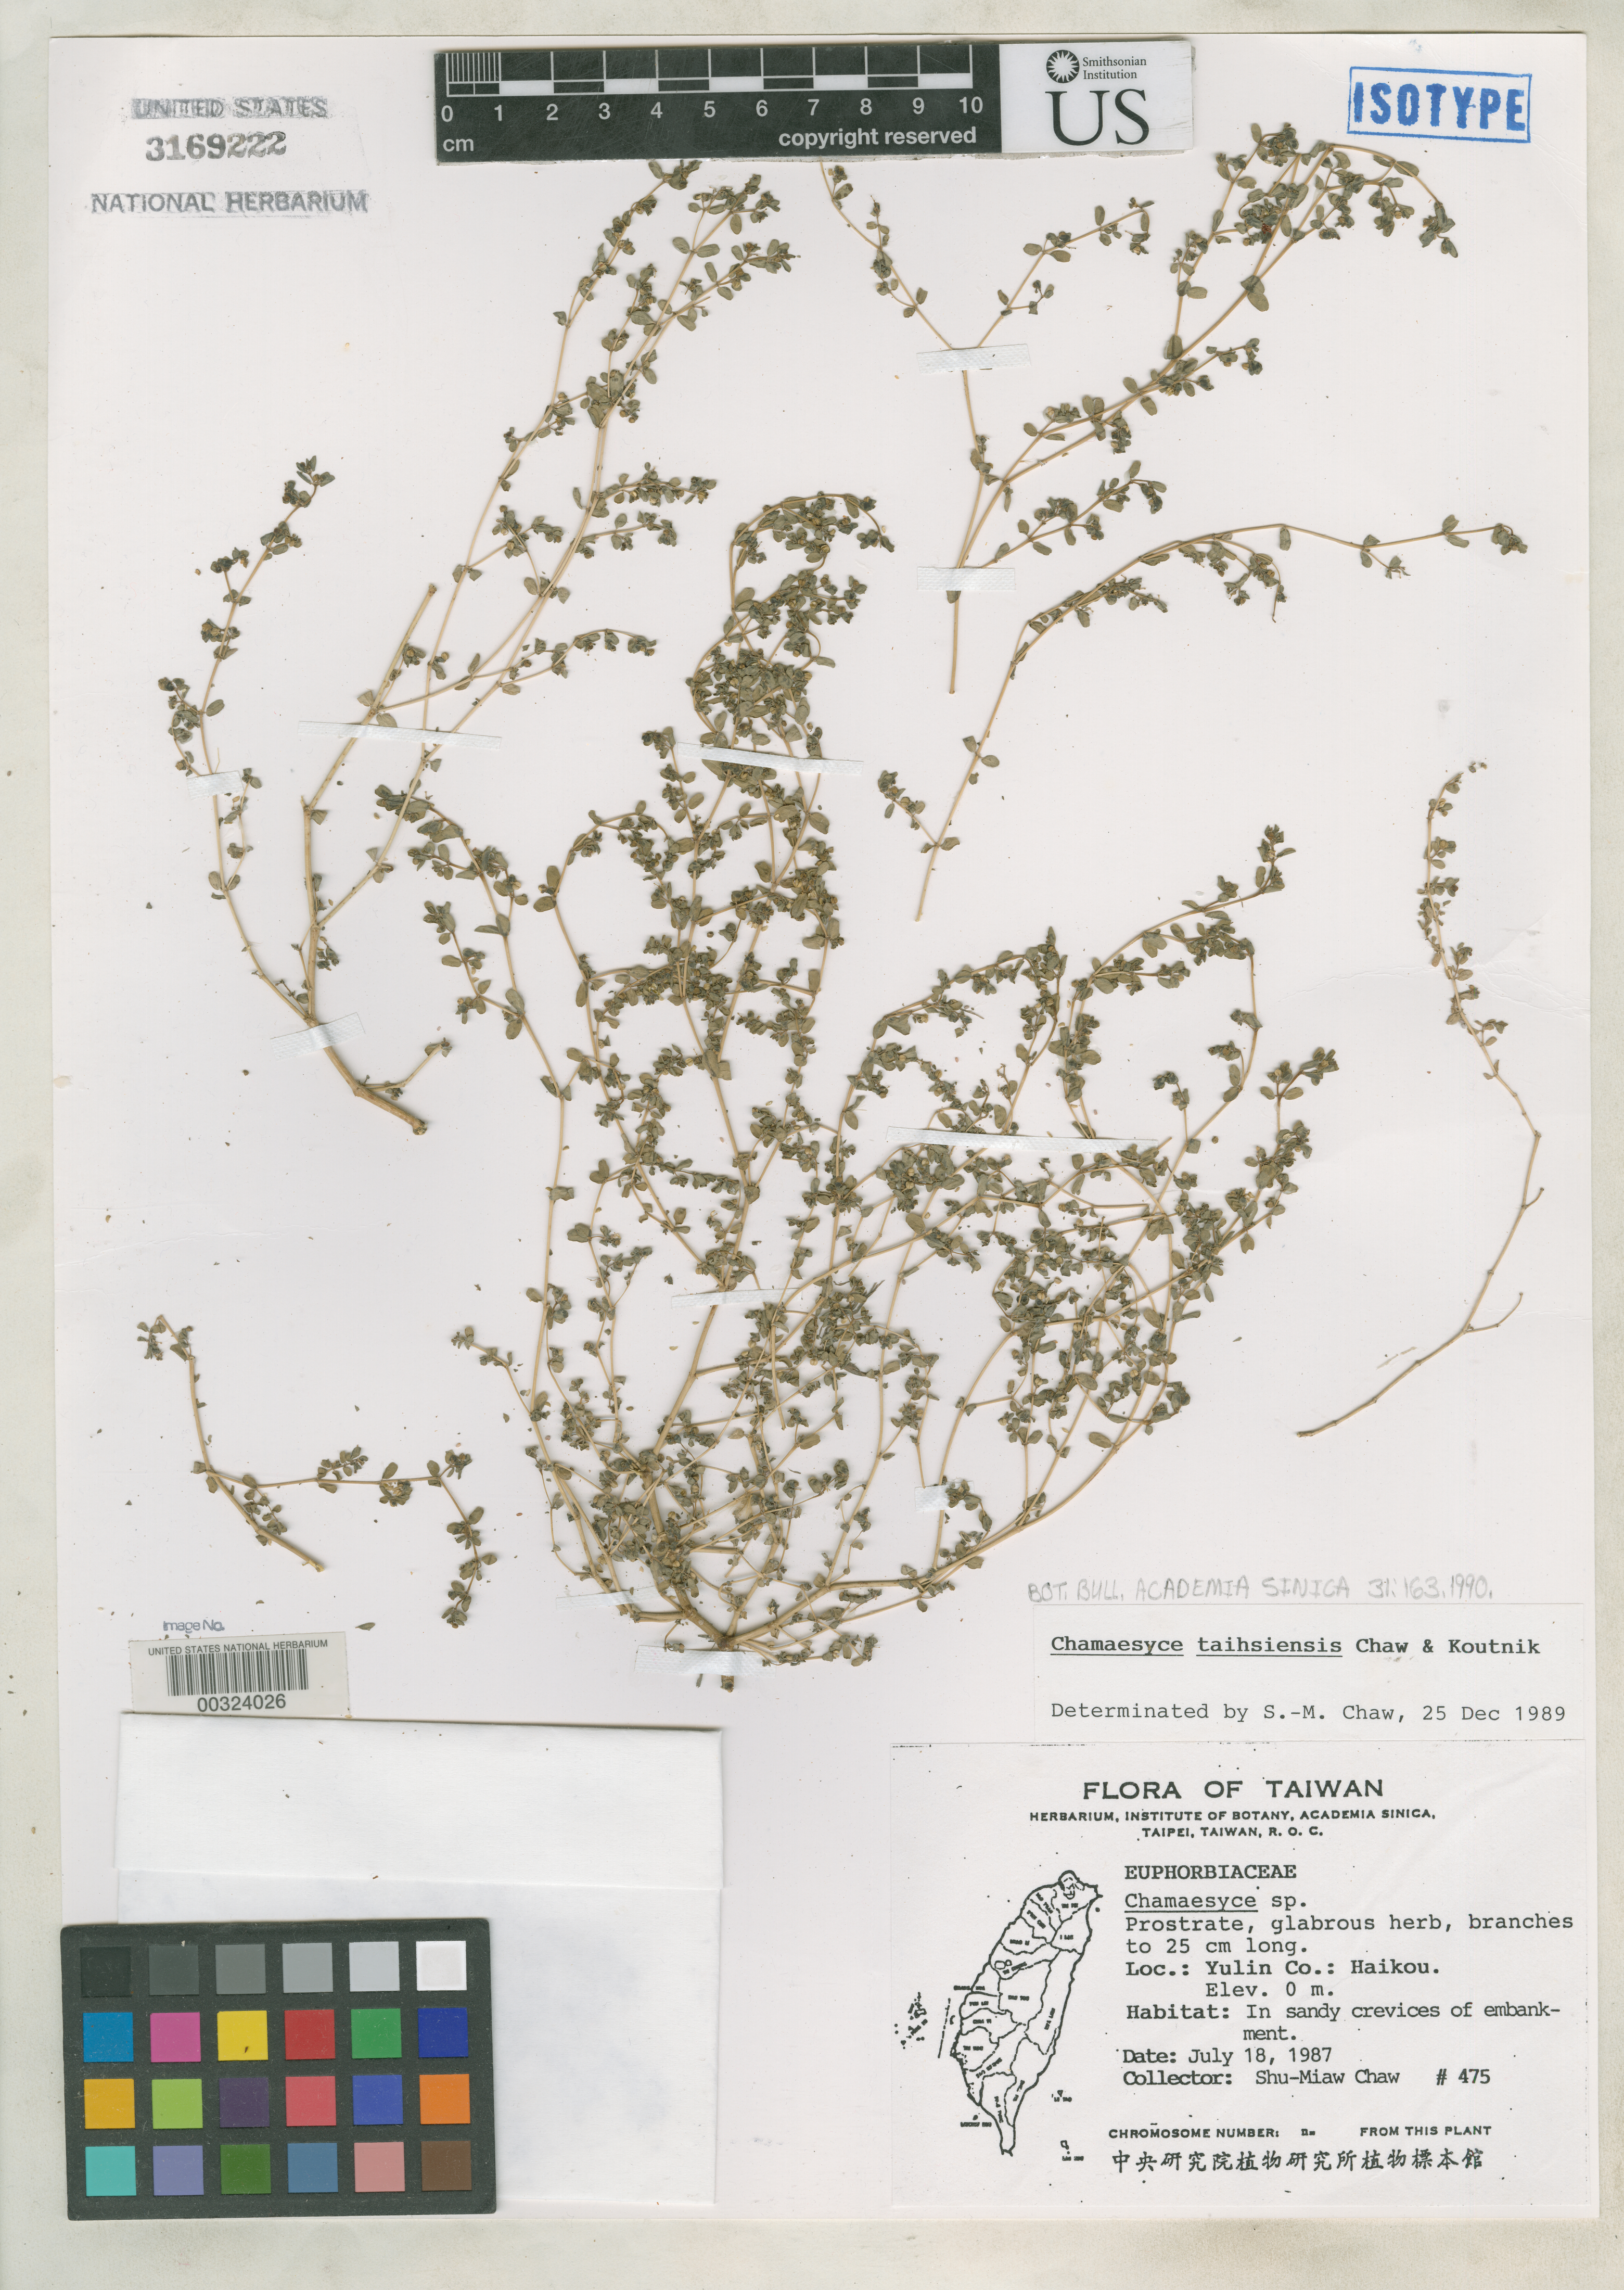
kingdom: Plantae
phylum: Tracheophyta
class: Magnoliopsida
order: Malpighiales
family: Euphorbiaceae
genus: Chamaesyce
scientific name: Chamaesyce taihsiensis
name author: Chaw & Koutnik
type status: Isotype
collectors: S. Chaw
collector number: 475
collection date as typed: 18 Jul 1987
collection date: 1987-07-18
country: Taiwan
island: Taiwan [Formosa]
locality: Yulin, Haikou.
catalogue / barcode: US 3169222